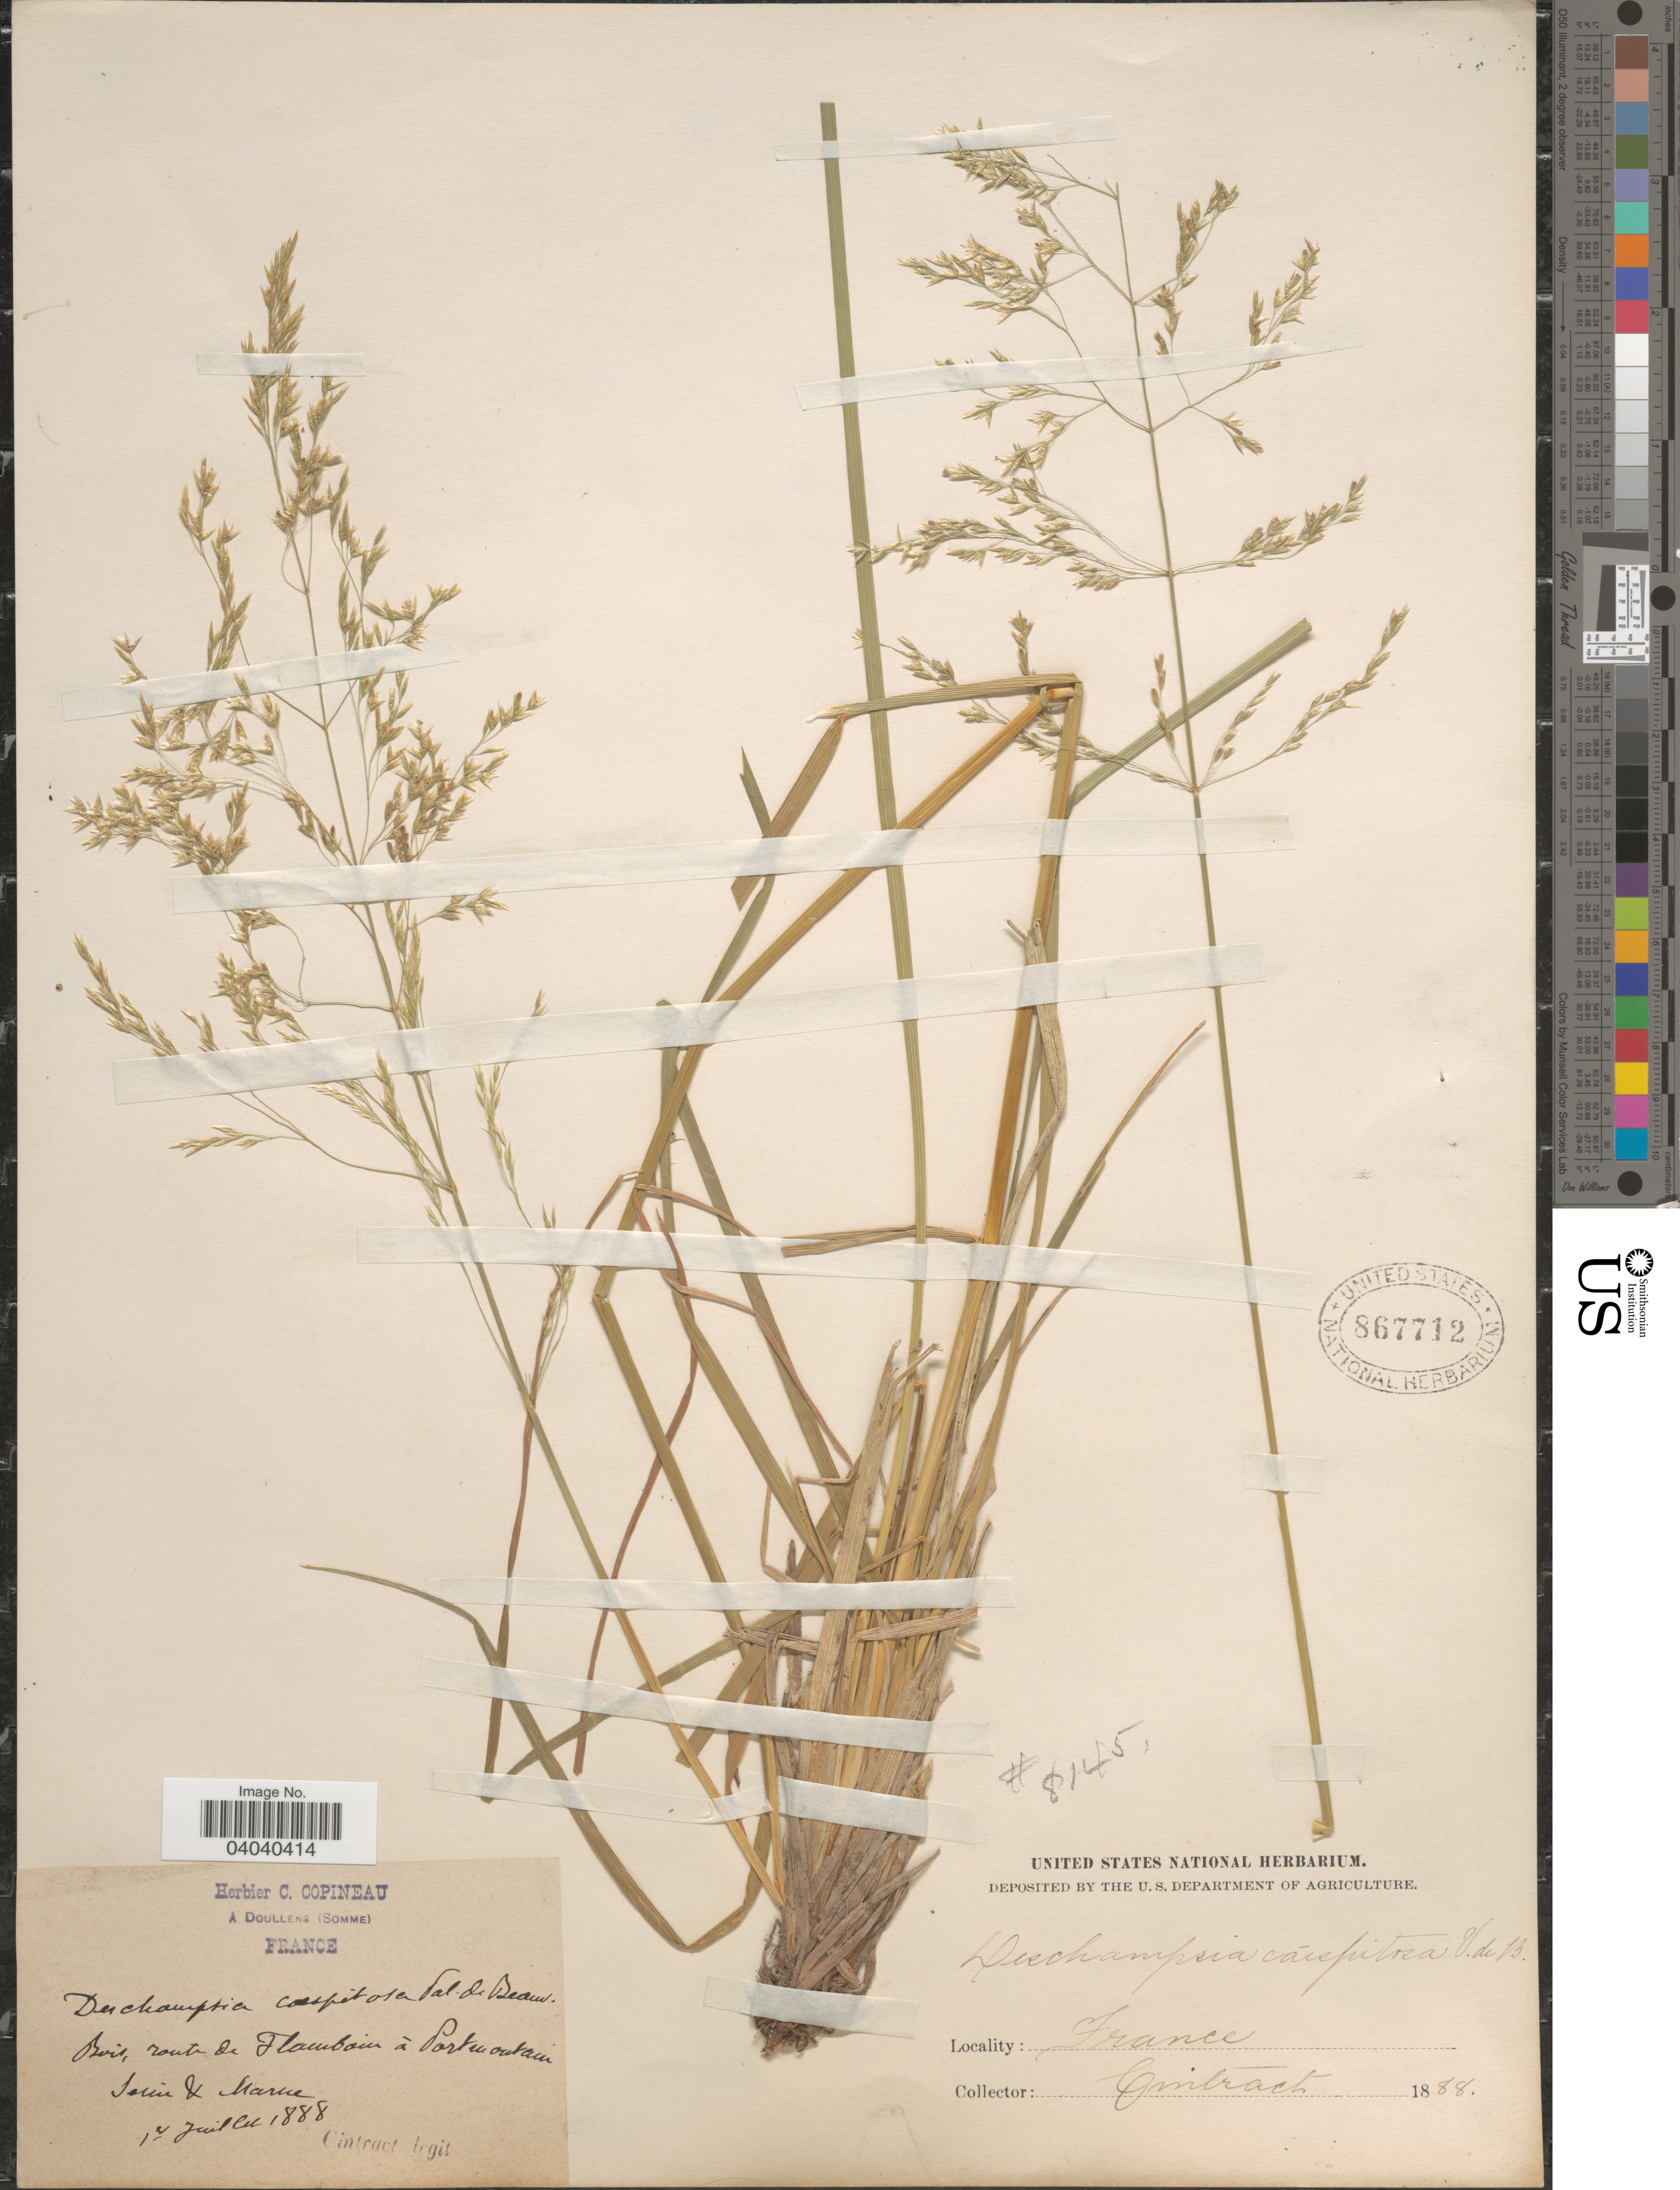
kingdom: Plantae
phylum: Tracheophyta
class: Liliopsida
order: Poales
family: Poaceae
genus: Deschampsia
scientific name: Deschampsia cespitosa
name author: (L.) P. Beauv.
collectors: Cintract, --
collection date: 1888-07-01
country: France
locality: Bois, route de Flamboin à Portmontain. Seine & Marne.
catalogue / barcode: US 867712